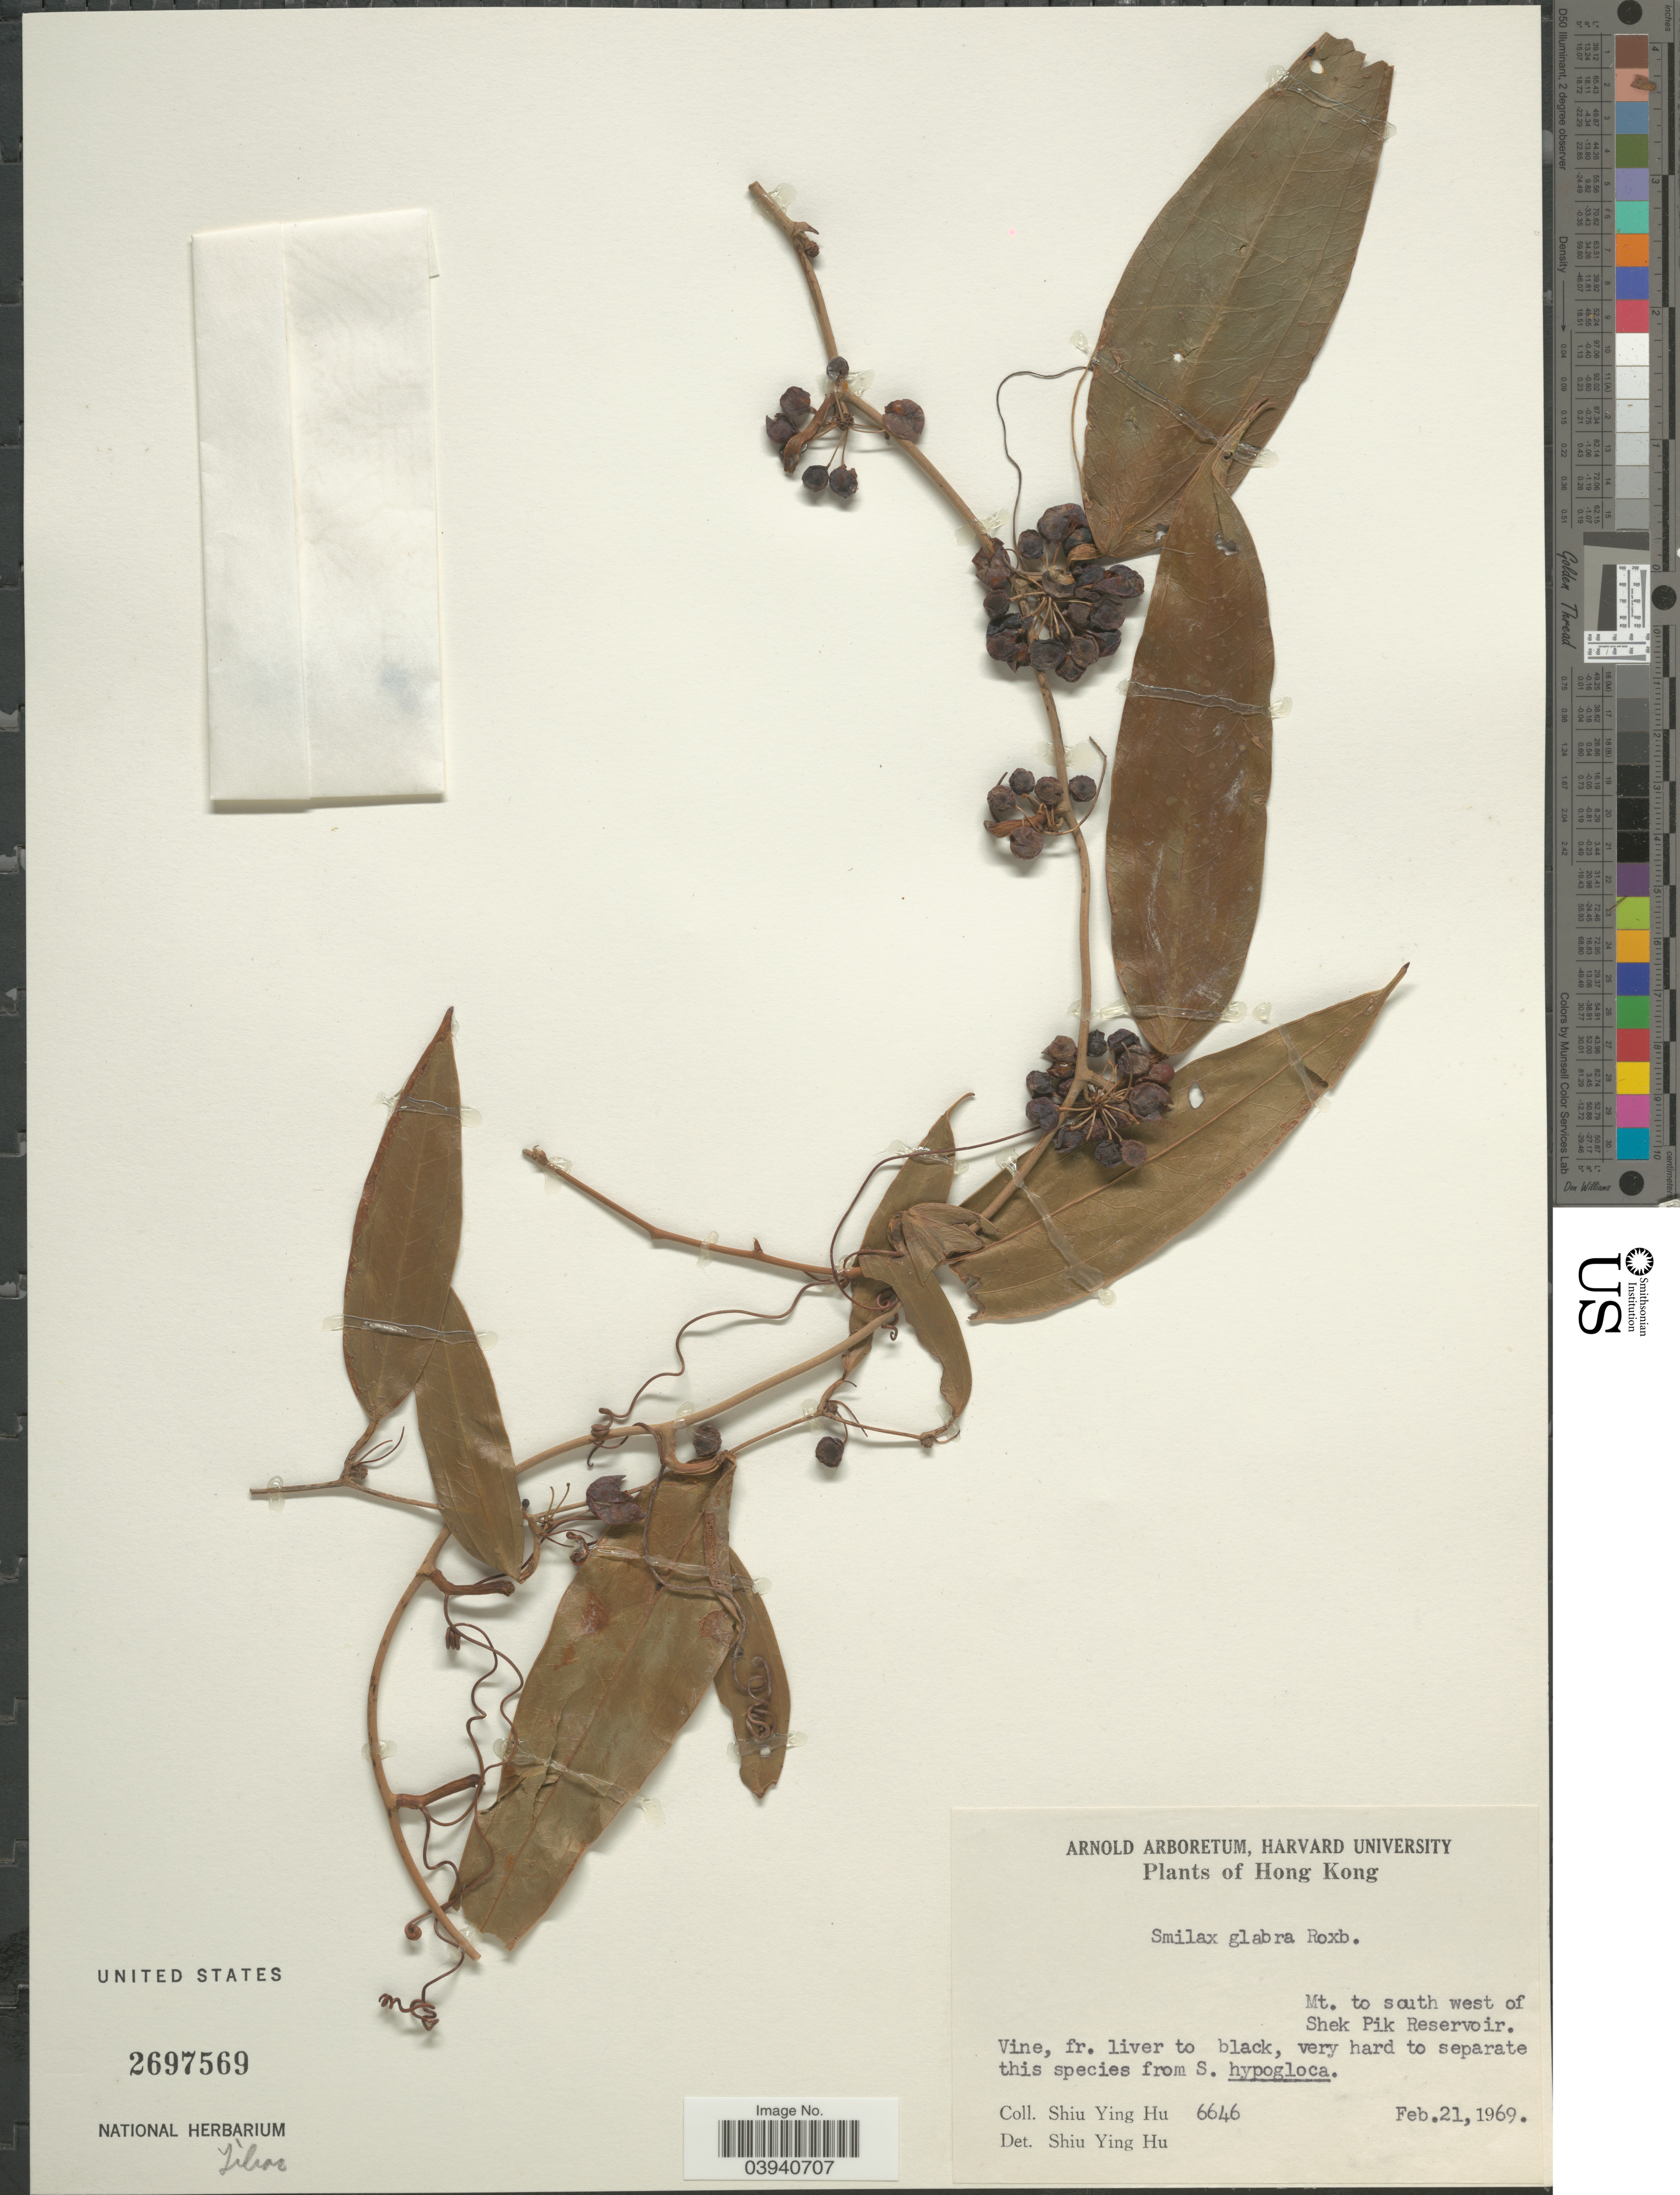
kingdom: Plantae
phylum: Tracheophyta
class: Liliopsida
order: Liliales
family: Smilacaceae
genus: Smilax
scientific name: Smilax glabra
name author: Roxb.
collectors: S. Y. Hu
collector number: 6646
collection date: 1969-02-21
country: China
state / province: Hong Kong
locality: Mt. to south west of Shek Pik Reservoir.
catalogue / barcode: US 2697569